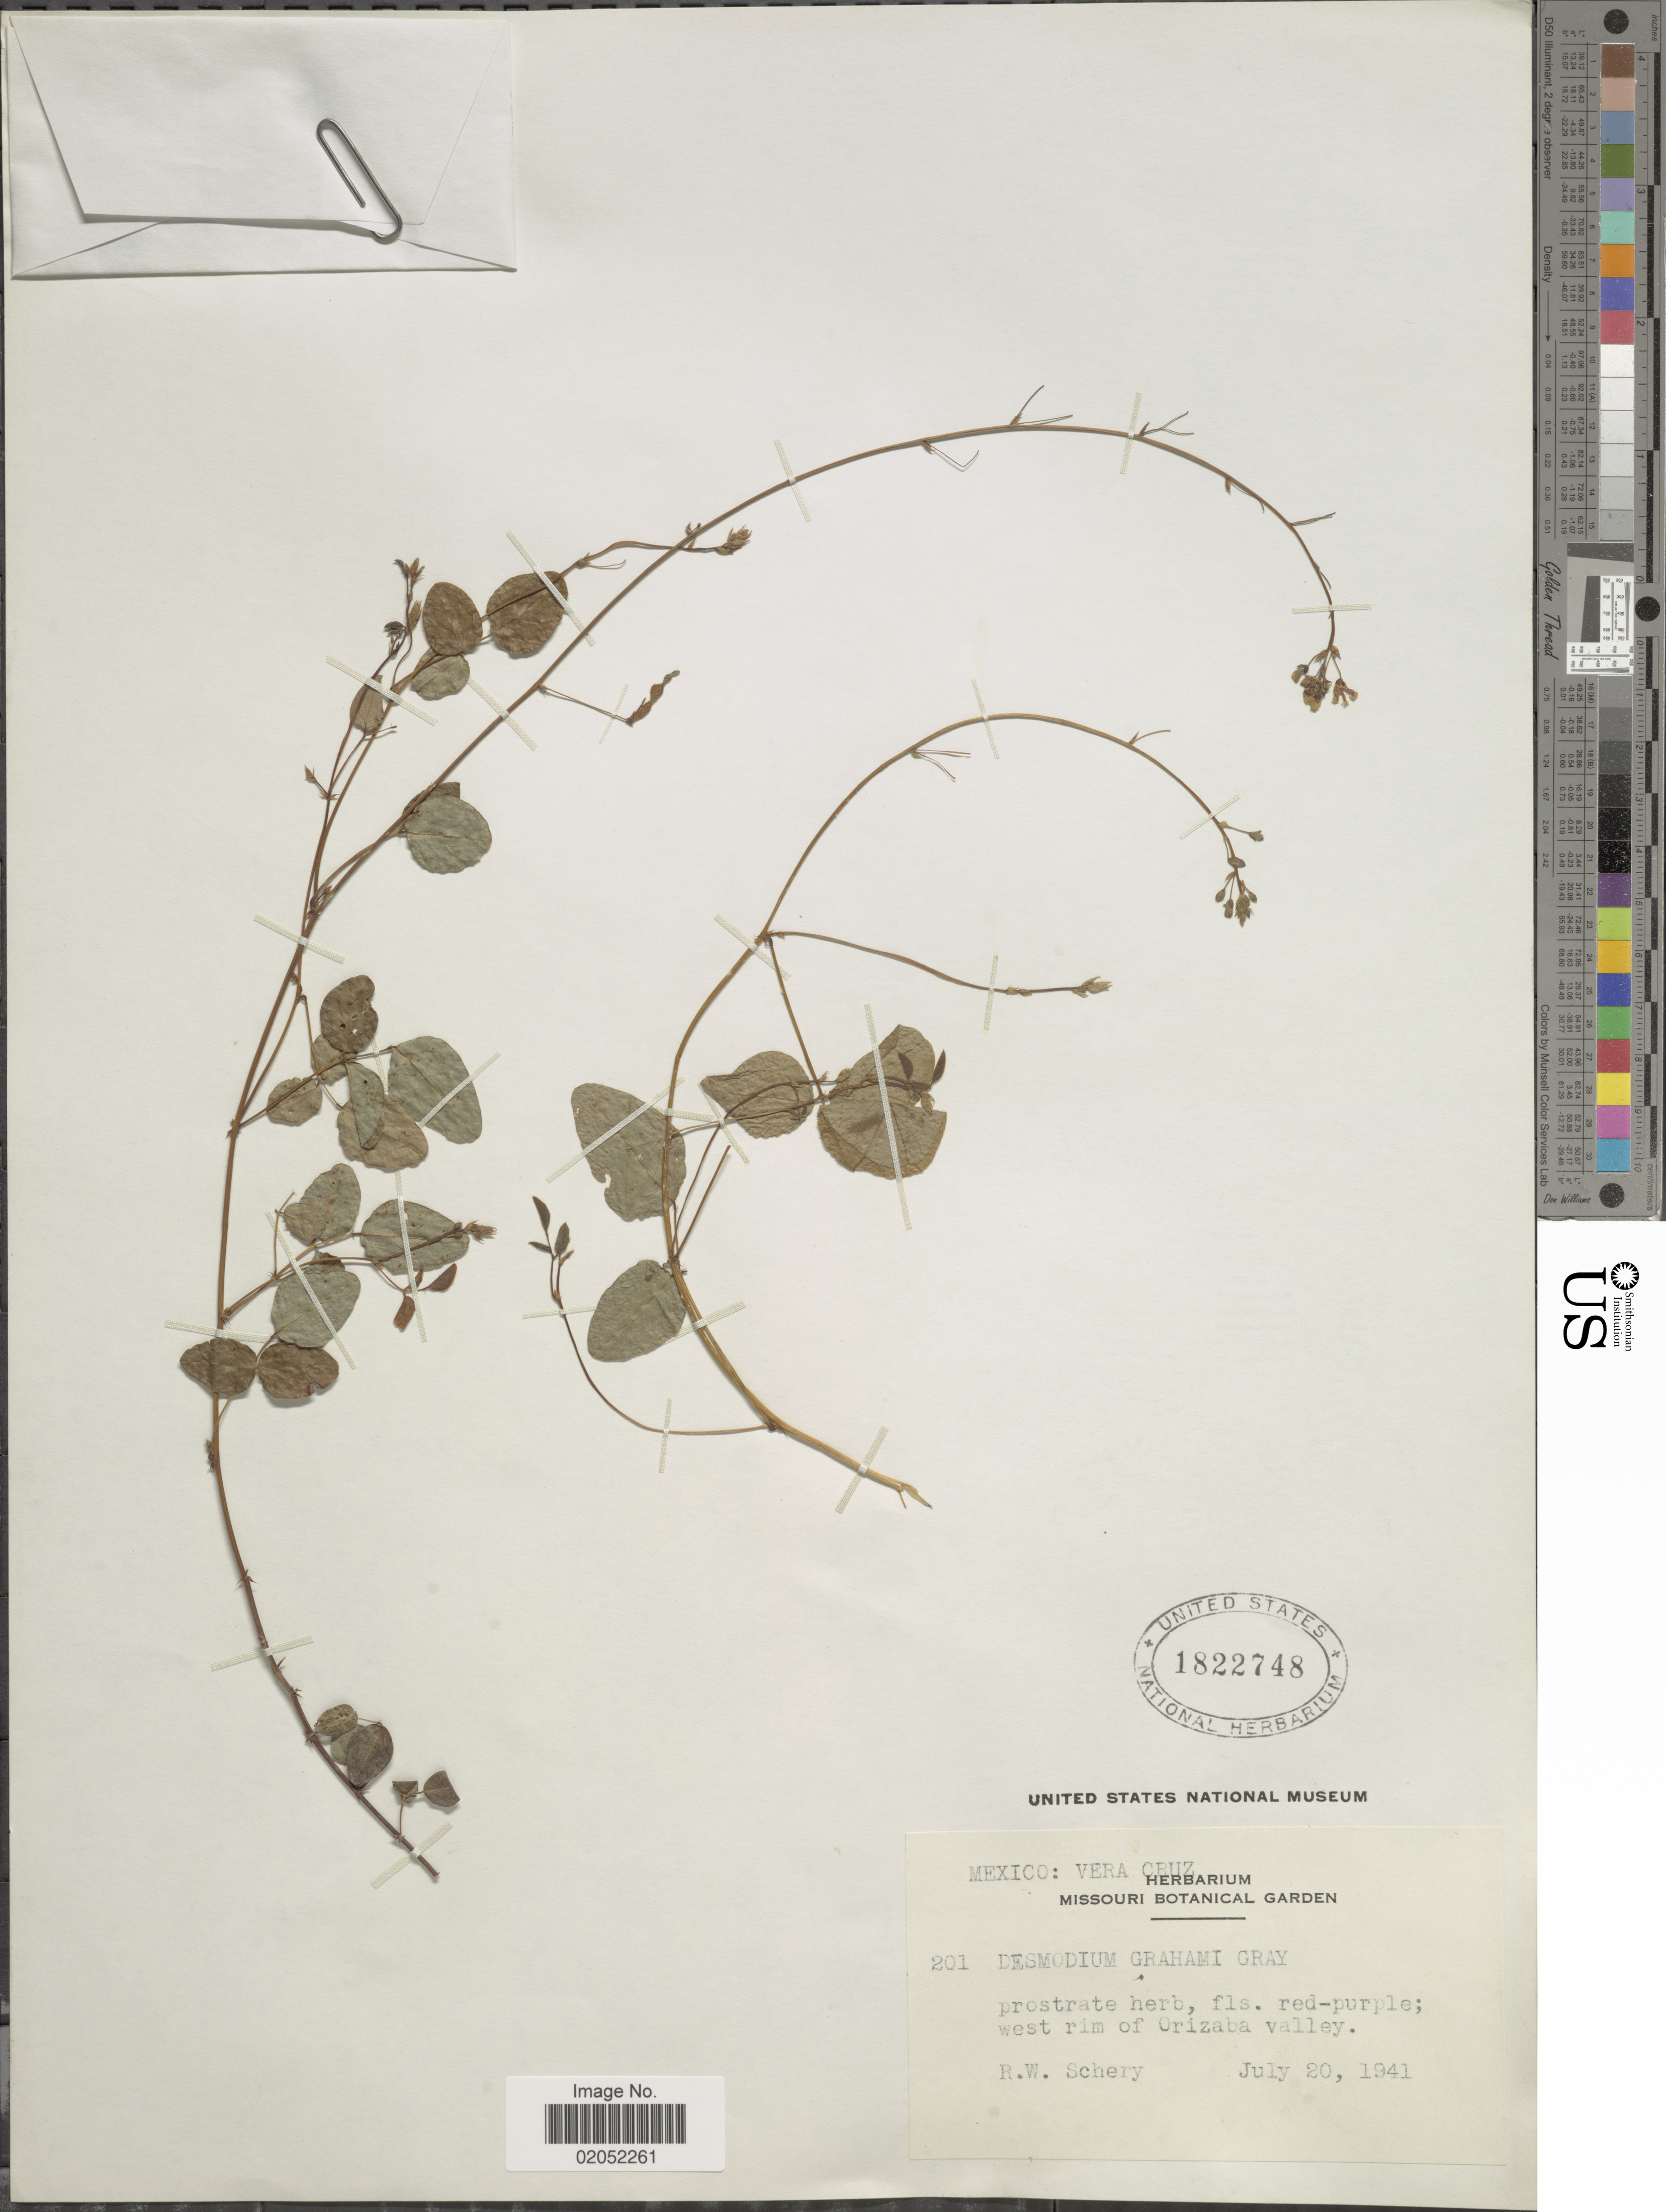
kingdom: Plantae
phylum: Tracheophyta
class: Magnoliopsida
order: Fabales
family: Fabaceae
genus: Desmodium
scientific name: Desmodium grahamii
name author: A. Gray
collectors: R. W. Schery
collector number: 201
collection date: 1941-07-20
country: Mexico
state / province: Veracruz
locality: Mexico: Vera Cruz. West rim of Orizaba valley.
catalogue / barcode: US 1822748